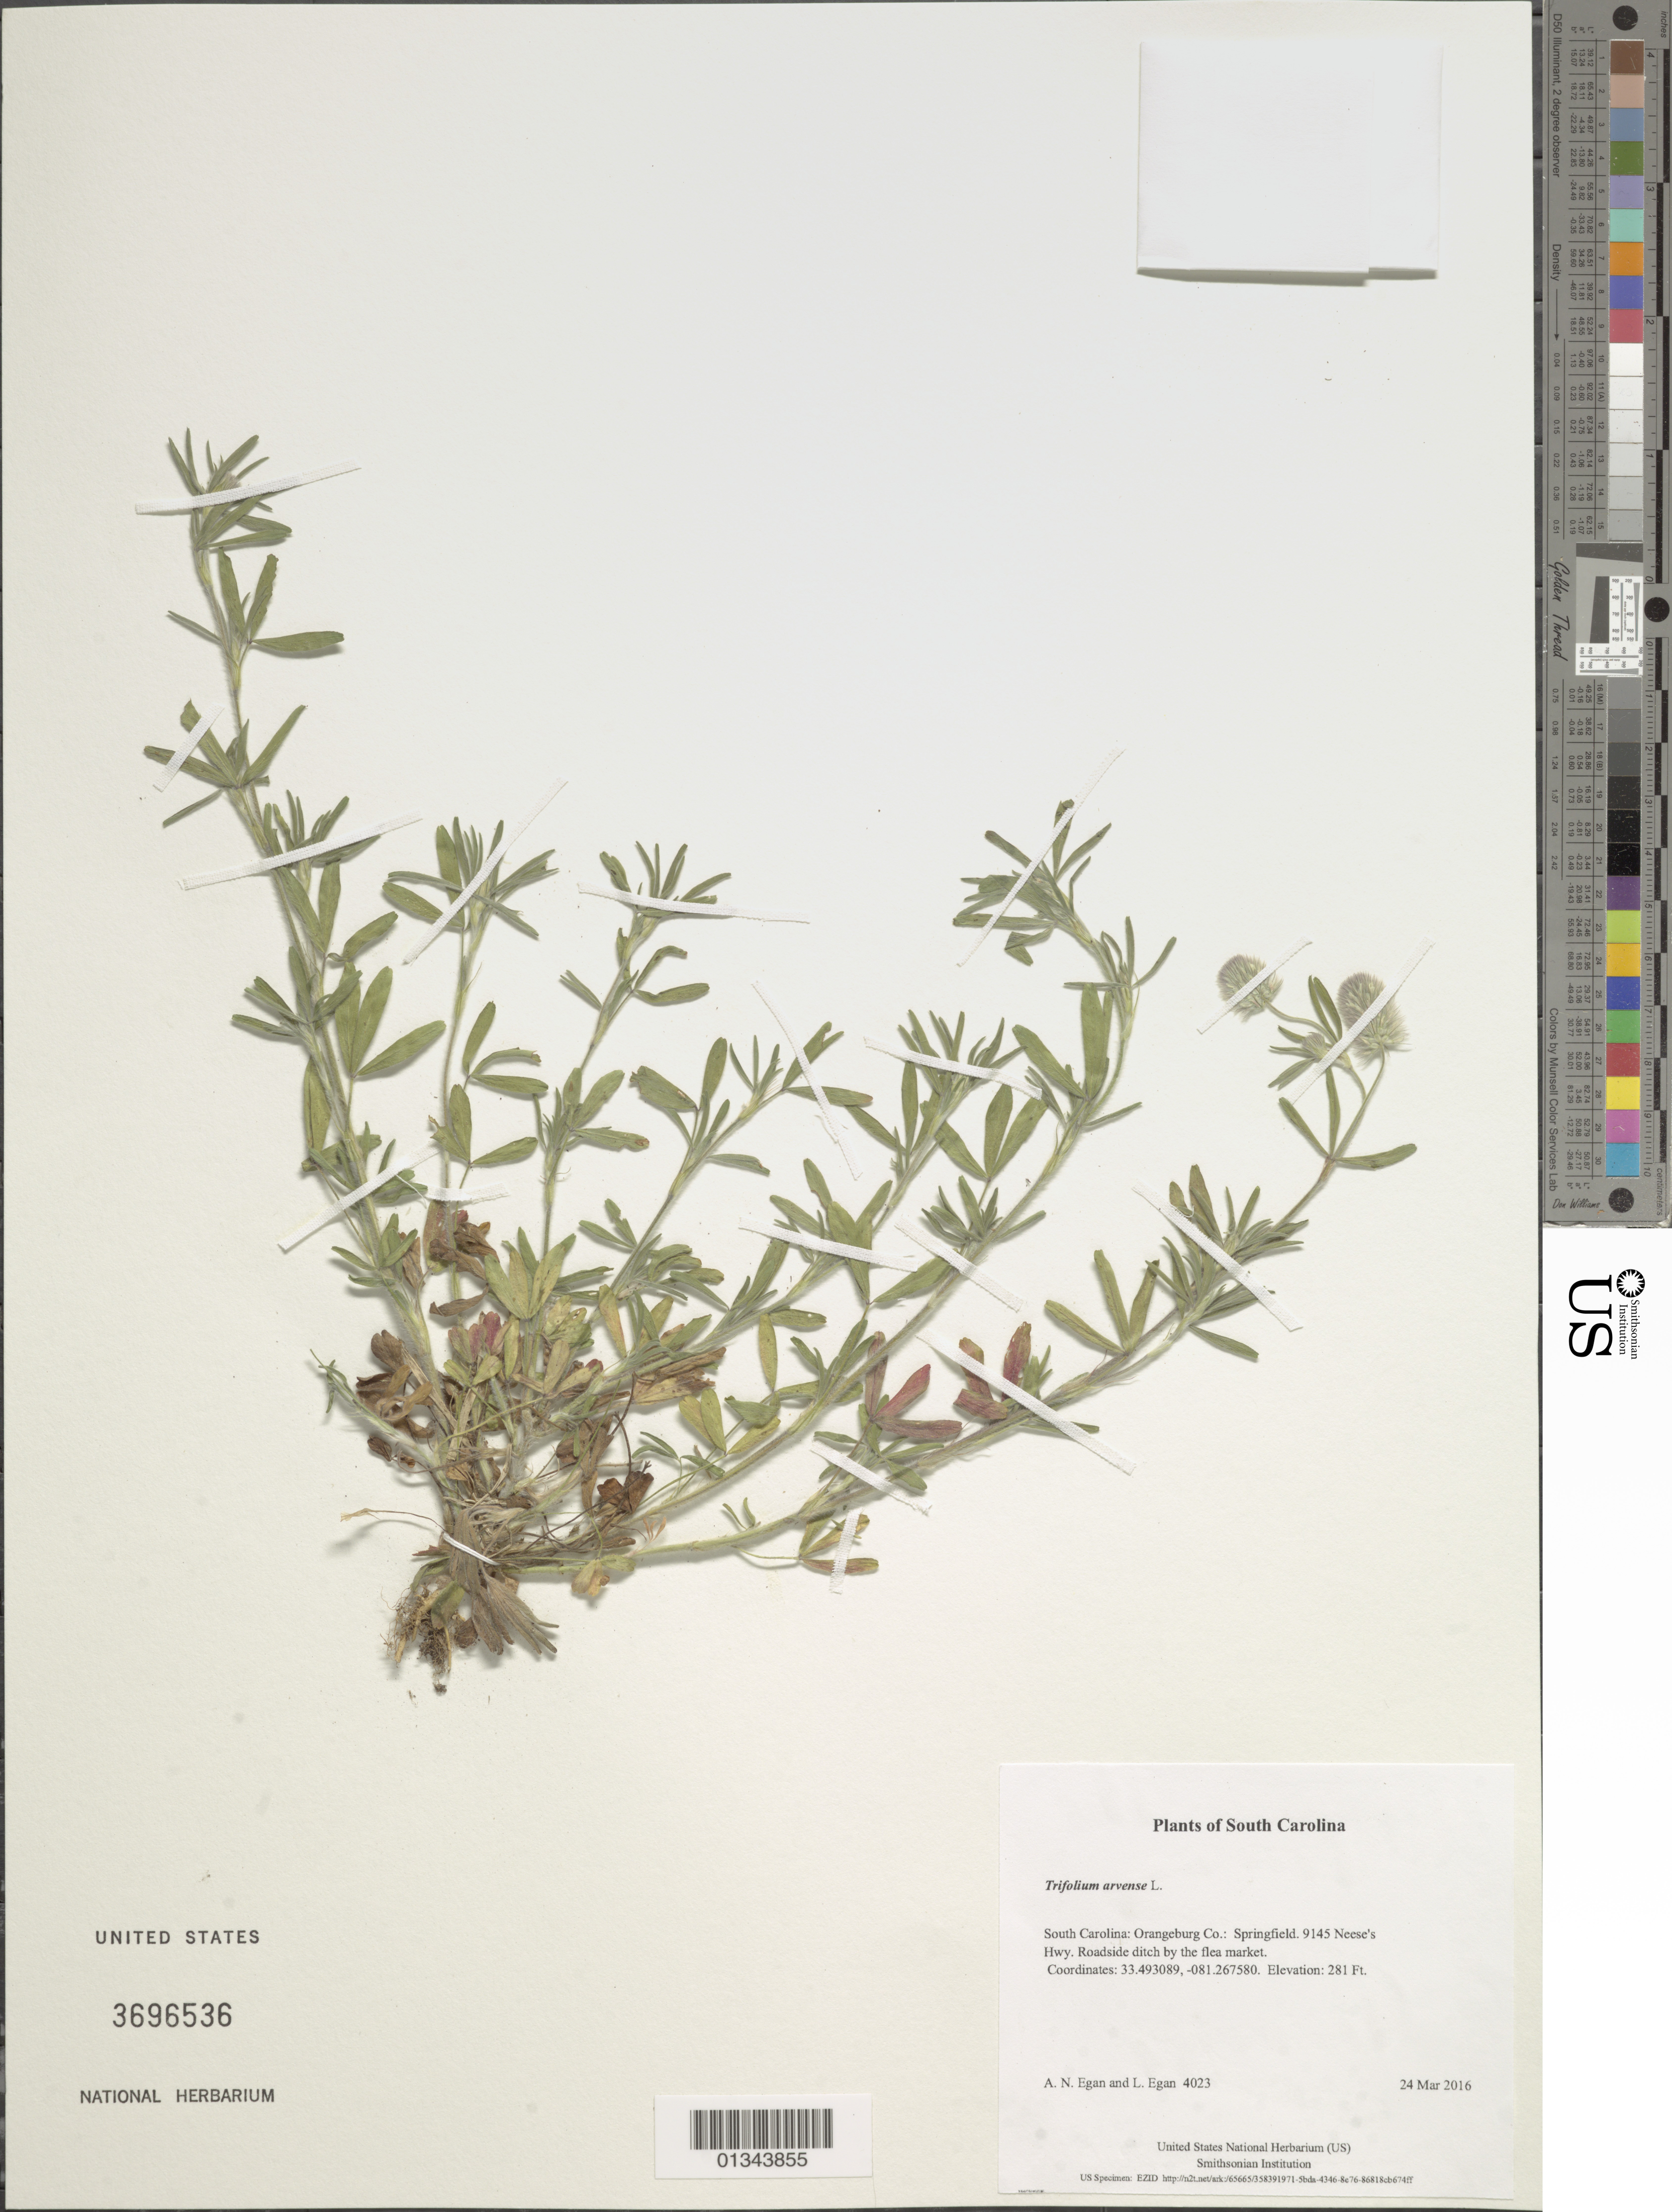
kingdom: Plantae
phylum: Tracheophyta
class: Magnoliopsida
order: Fabales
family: Fabaceae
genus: Trifolium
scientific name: Trifolium arvense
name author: L.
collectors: A. N. Egan & L. Egan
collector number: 4023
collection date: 2016-03-24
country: United States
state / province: South Carolina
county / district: Orangeburg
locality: Springfield. 9145 Neese's Hwy. Roadside ditch by the flea market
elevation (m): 86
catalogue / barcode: US 3696536